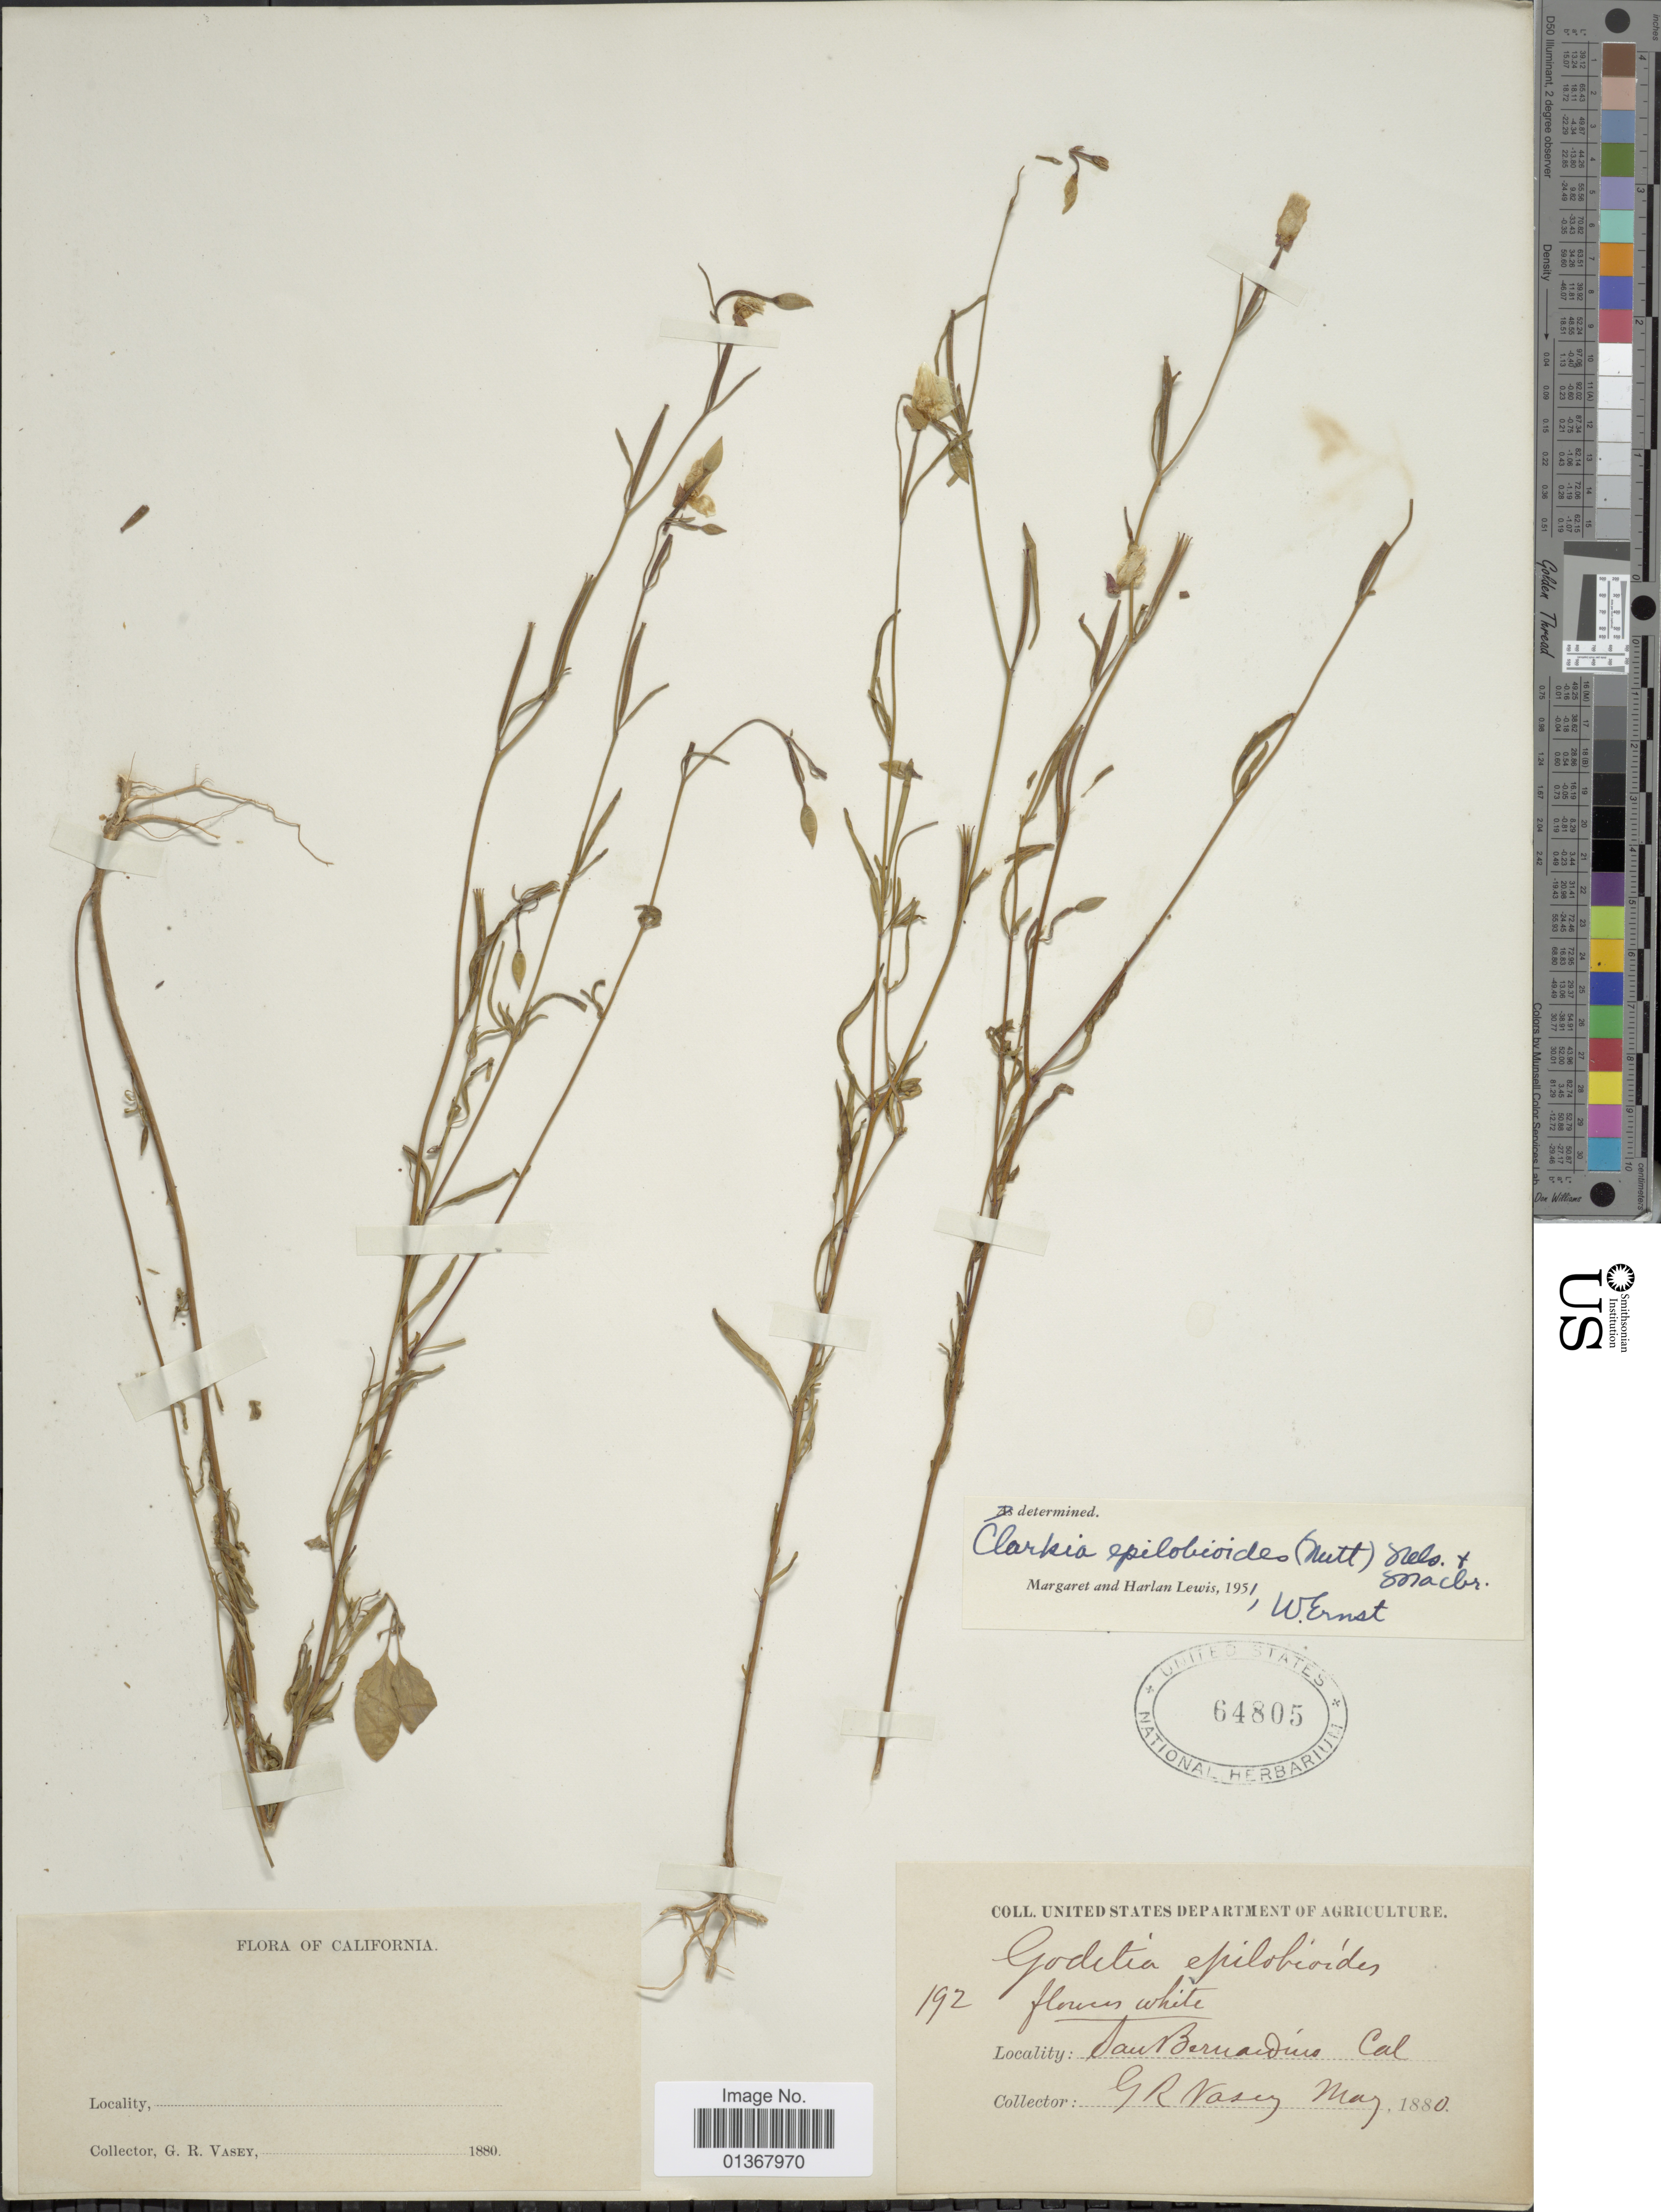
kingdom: Plantae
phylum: Tracheophyta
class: Magnoliopsida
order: Myrtales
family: Onagraceae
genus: Clarkia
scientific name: Clarkia epilobioides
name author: (Nutt. ex Torr. & A. Gray) A. Nelson & J.F. Macbr.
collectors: G. R. Vasey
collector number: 192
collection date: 1880-05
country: United States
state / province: California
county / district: San Bernardino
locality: San Bernardino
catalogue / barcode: US 64805